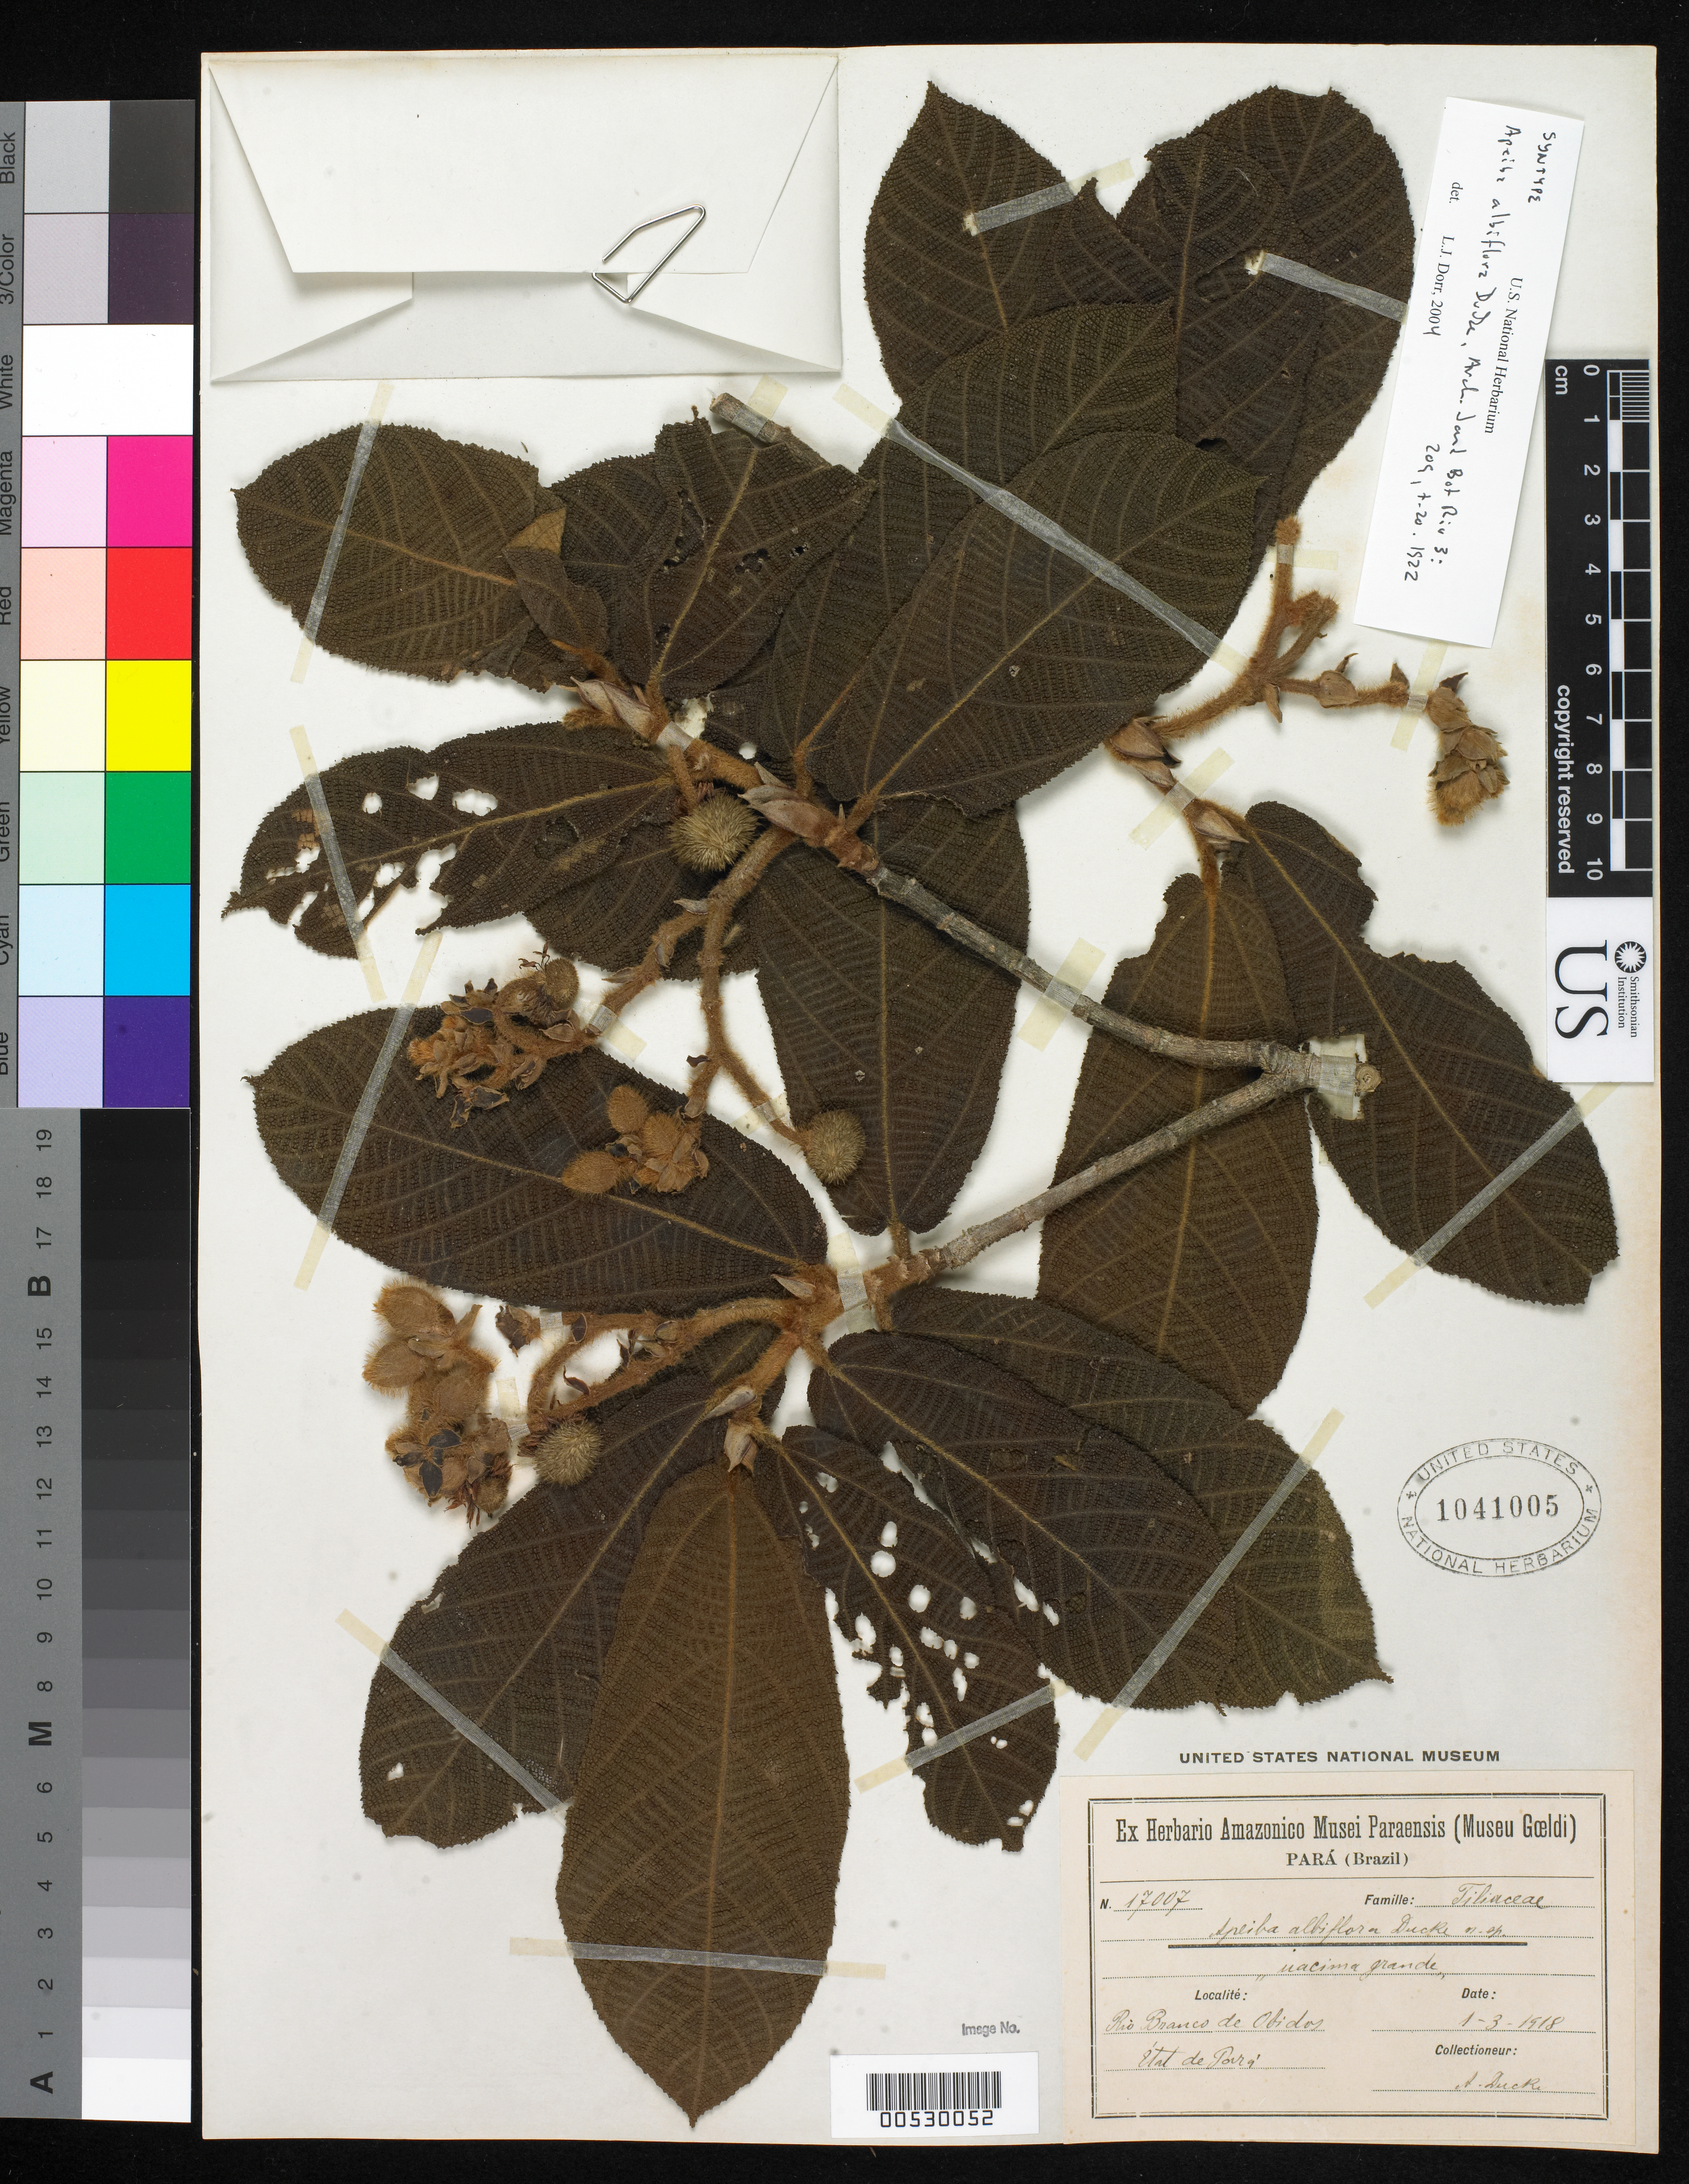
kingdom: Plantae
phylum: Tracheophyta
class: Magnoliopsida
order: Malvales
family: Malvaceae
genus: Apeiba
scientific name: Apeiba albiflora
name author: Ducke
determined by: Dorr, L. J., (BOT), Smithsonian Institution - National Museum of Natural History (UNITED STATES)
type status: Syntype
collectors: A. Ducke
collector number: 17007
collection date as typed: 01 Mar 1918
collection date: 1918-03-01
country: Brazil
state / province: Pará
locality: Rio Branco de Obidos, Etat de Pará.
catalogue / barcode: US 1041005